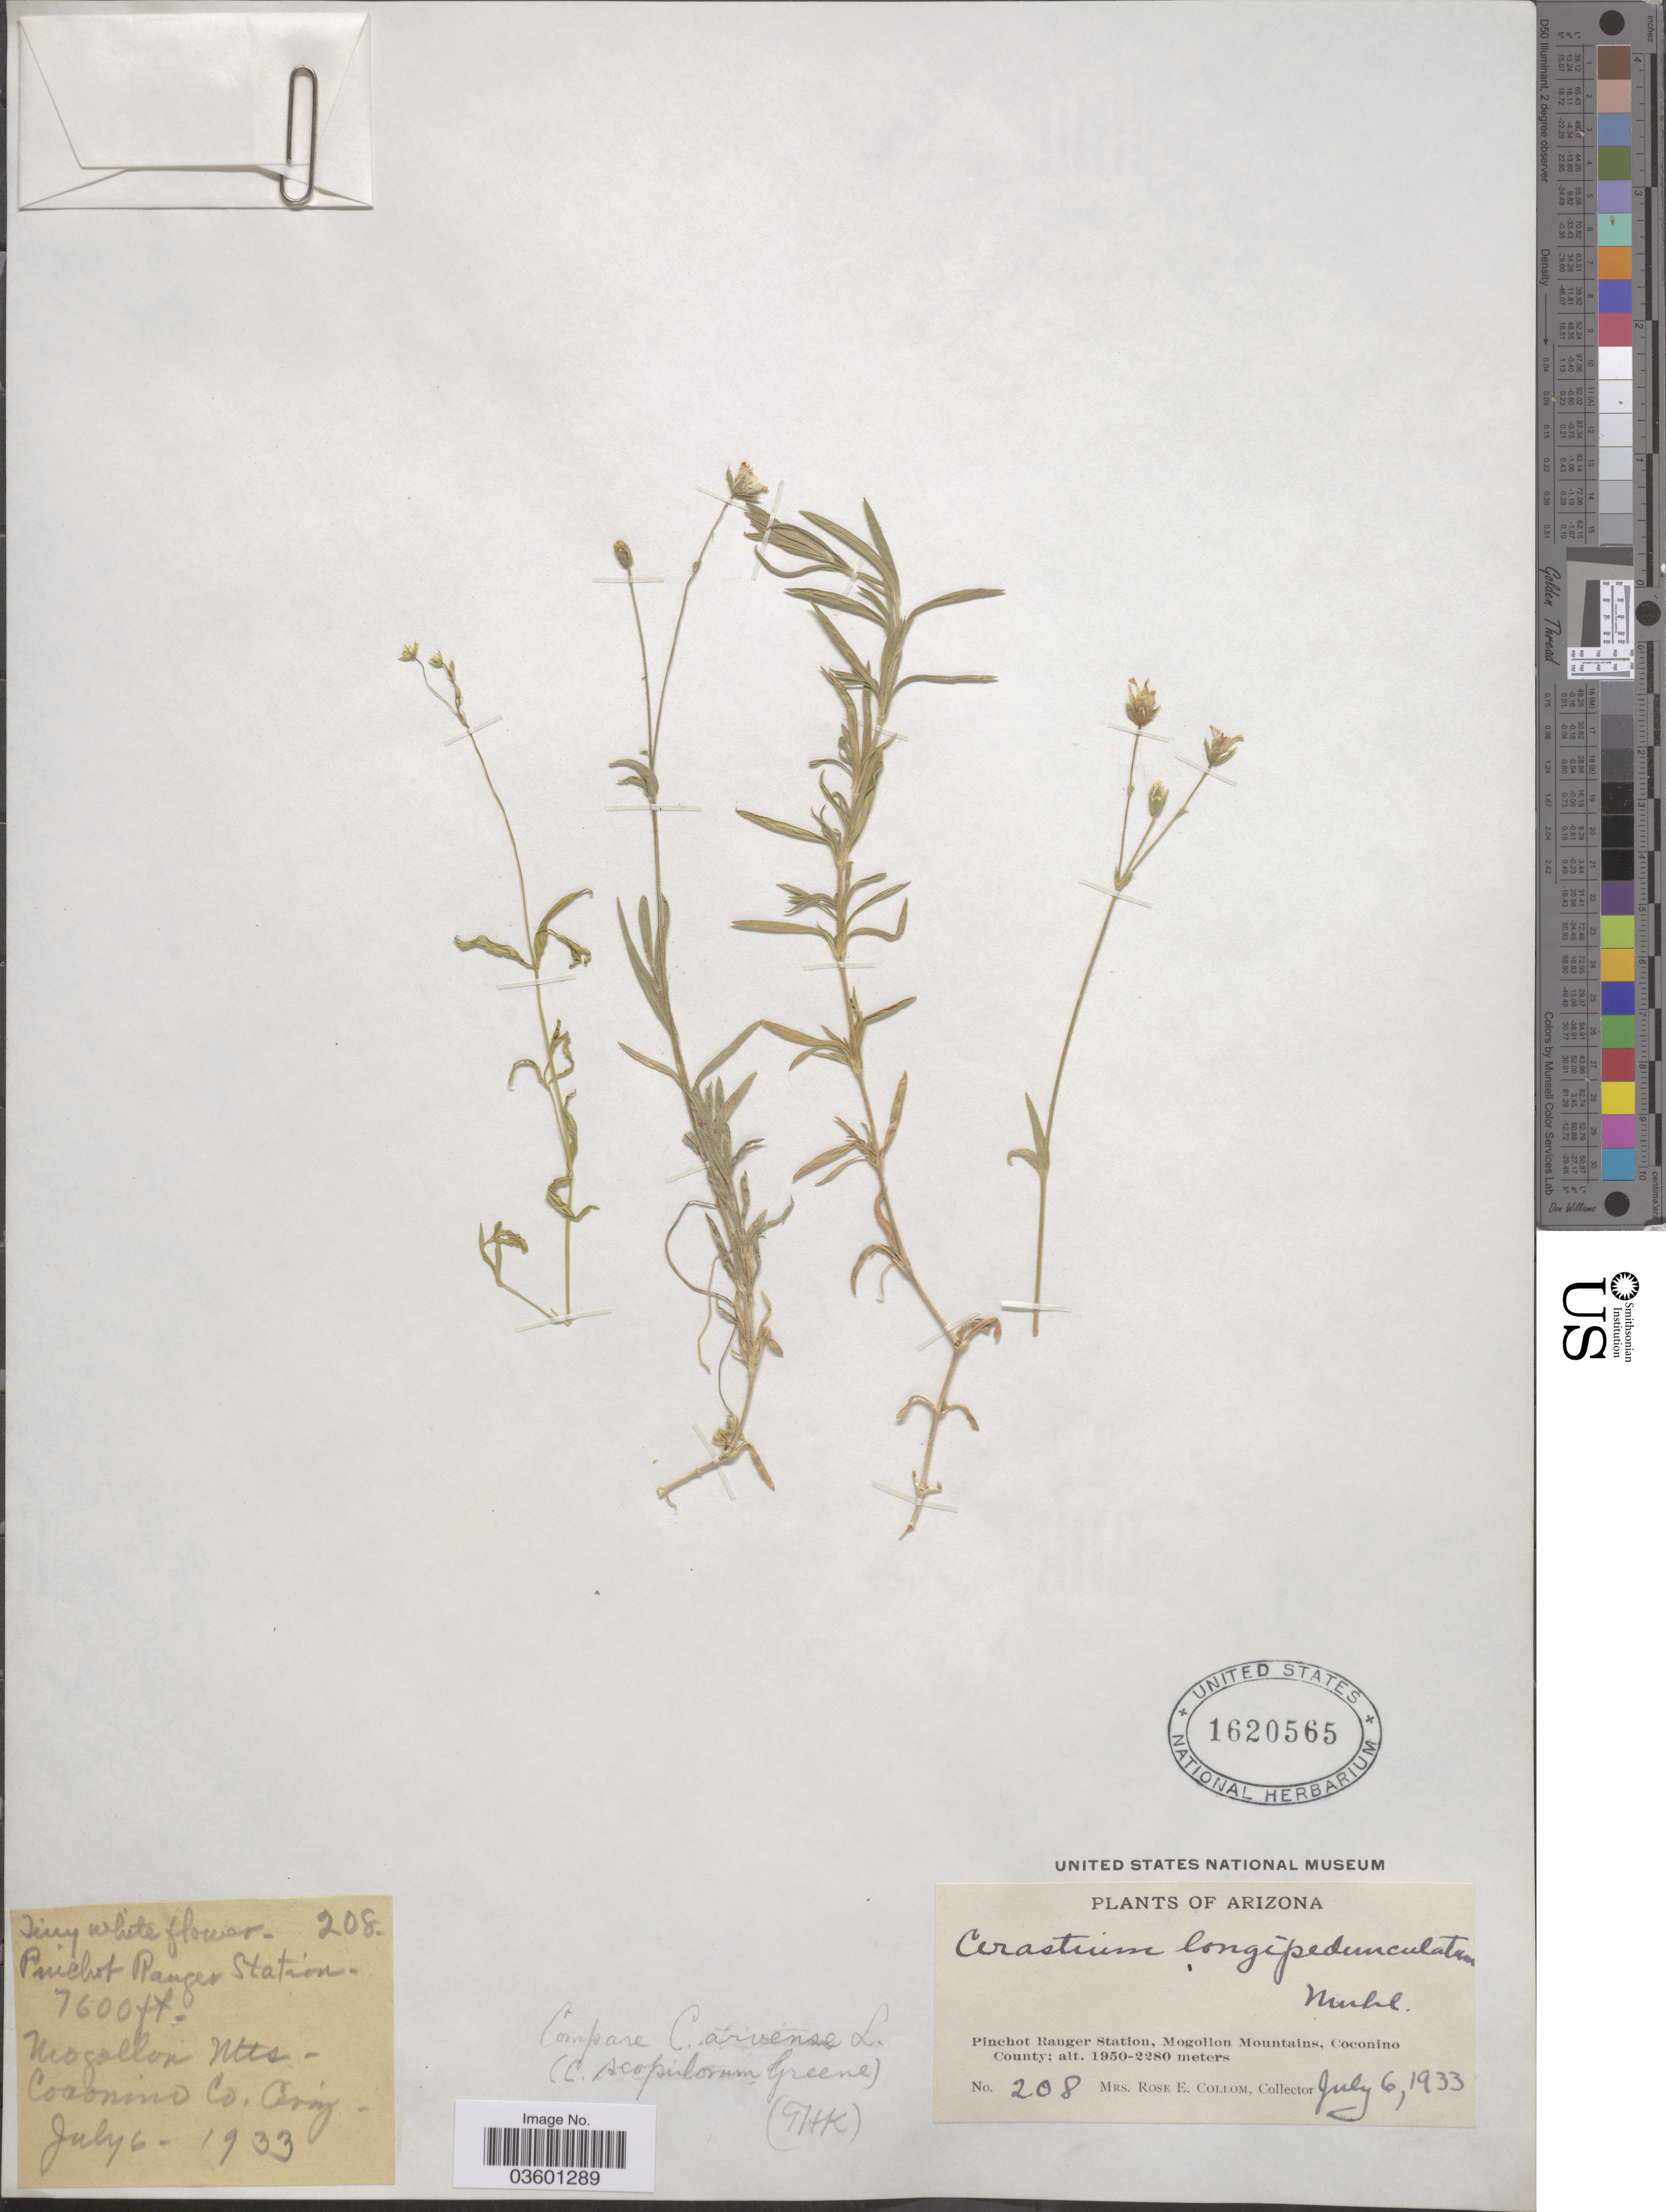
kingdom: Plantae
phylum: Tracheophyta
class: Magnoliopsida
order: Caryophyllales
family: Caryophyllaceae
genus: Cerastium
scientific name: Cerastium arvense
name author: L.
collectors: R. E. Collom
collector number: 208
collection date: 1933-07-06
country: United States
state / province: Arizona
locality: Pinchot Ranger Station, Mogollon Mts, Coconino County.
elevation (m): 2316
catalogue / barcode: US 1620565